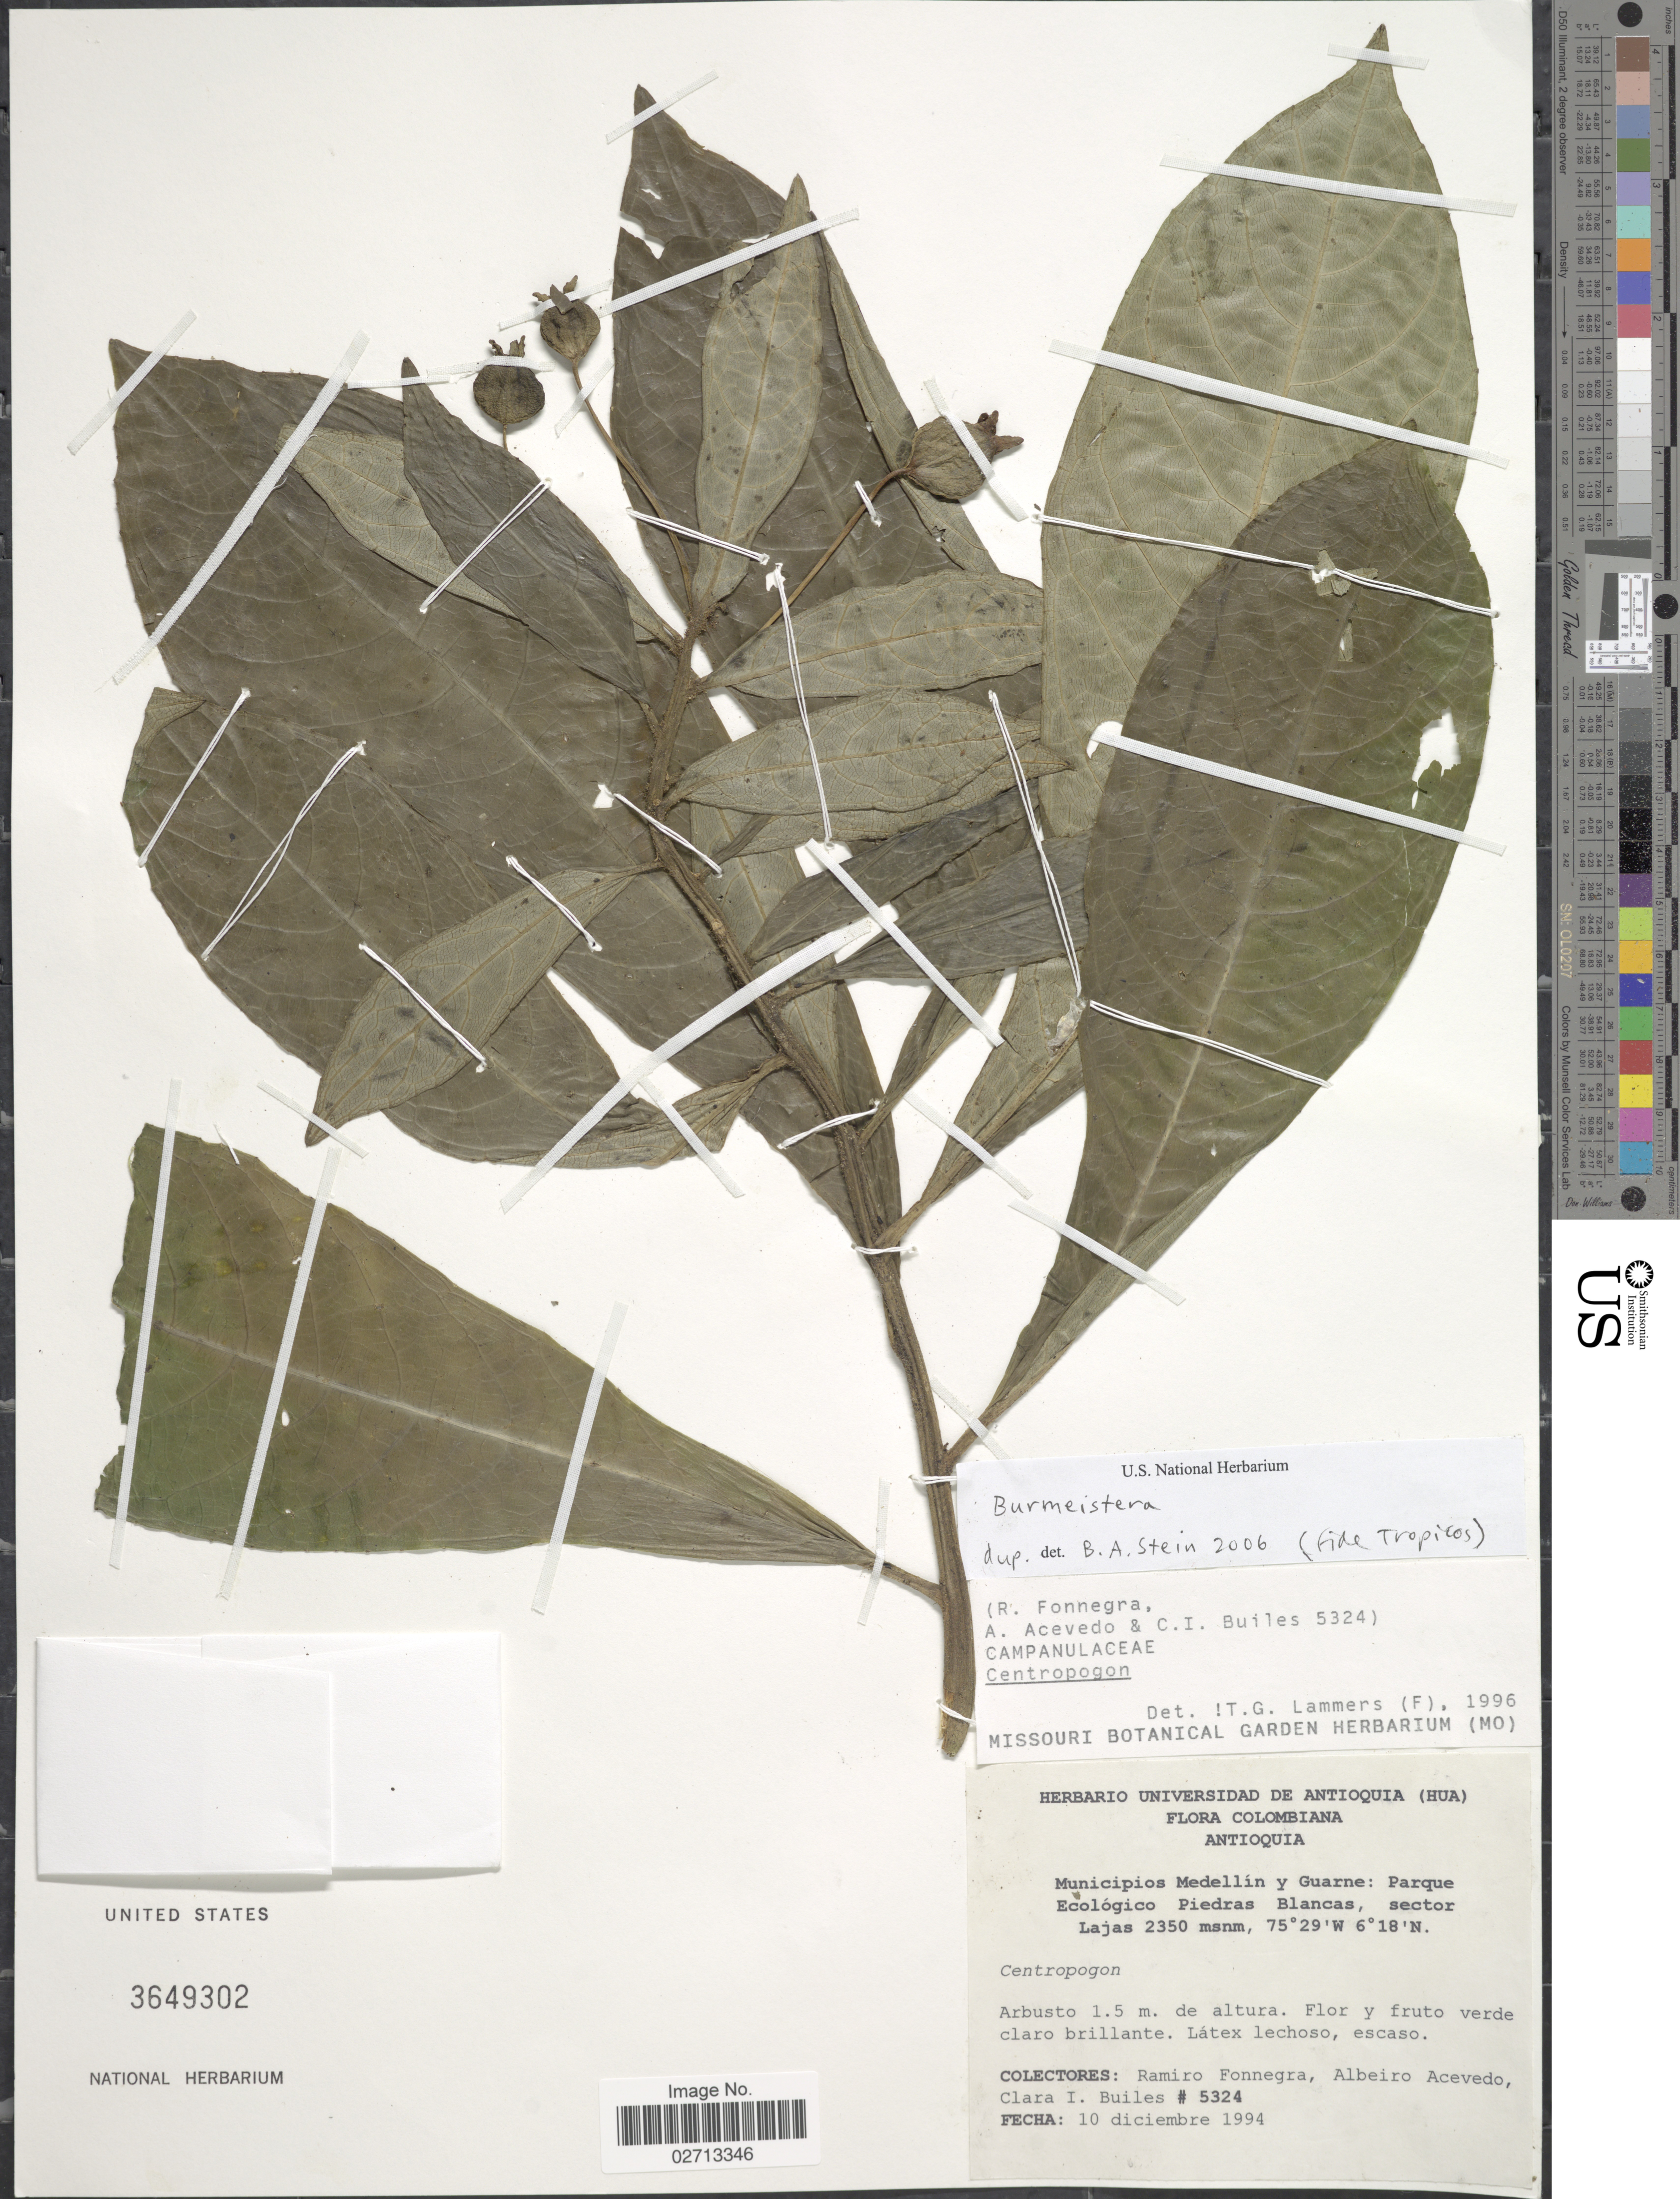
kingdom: Plantae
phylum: Tracheophyta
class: Magnoliopsida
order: Asterales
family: Campanulaceae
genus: Burmeistera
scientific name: Burmeistera sp.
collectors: R. Fonnegra, A. Acevedo & C. Builes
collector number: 5324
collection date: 1994-12-10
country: Colombia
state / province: Antioquia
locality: Municipio Medellin y Guarne: Parque Ecológico Piedras Blancas, sector Lajas.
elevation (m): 2350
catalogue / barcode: US 3649302